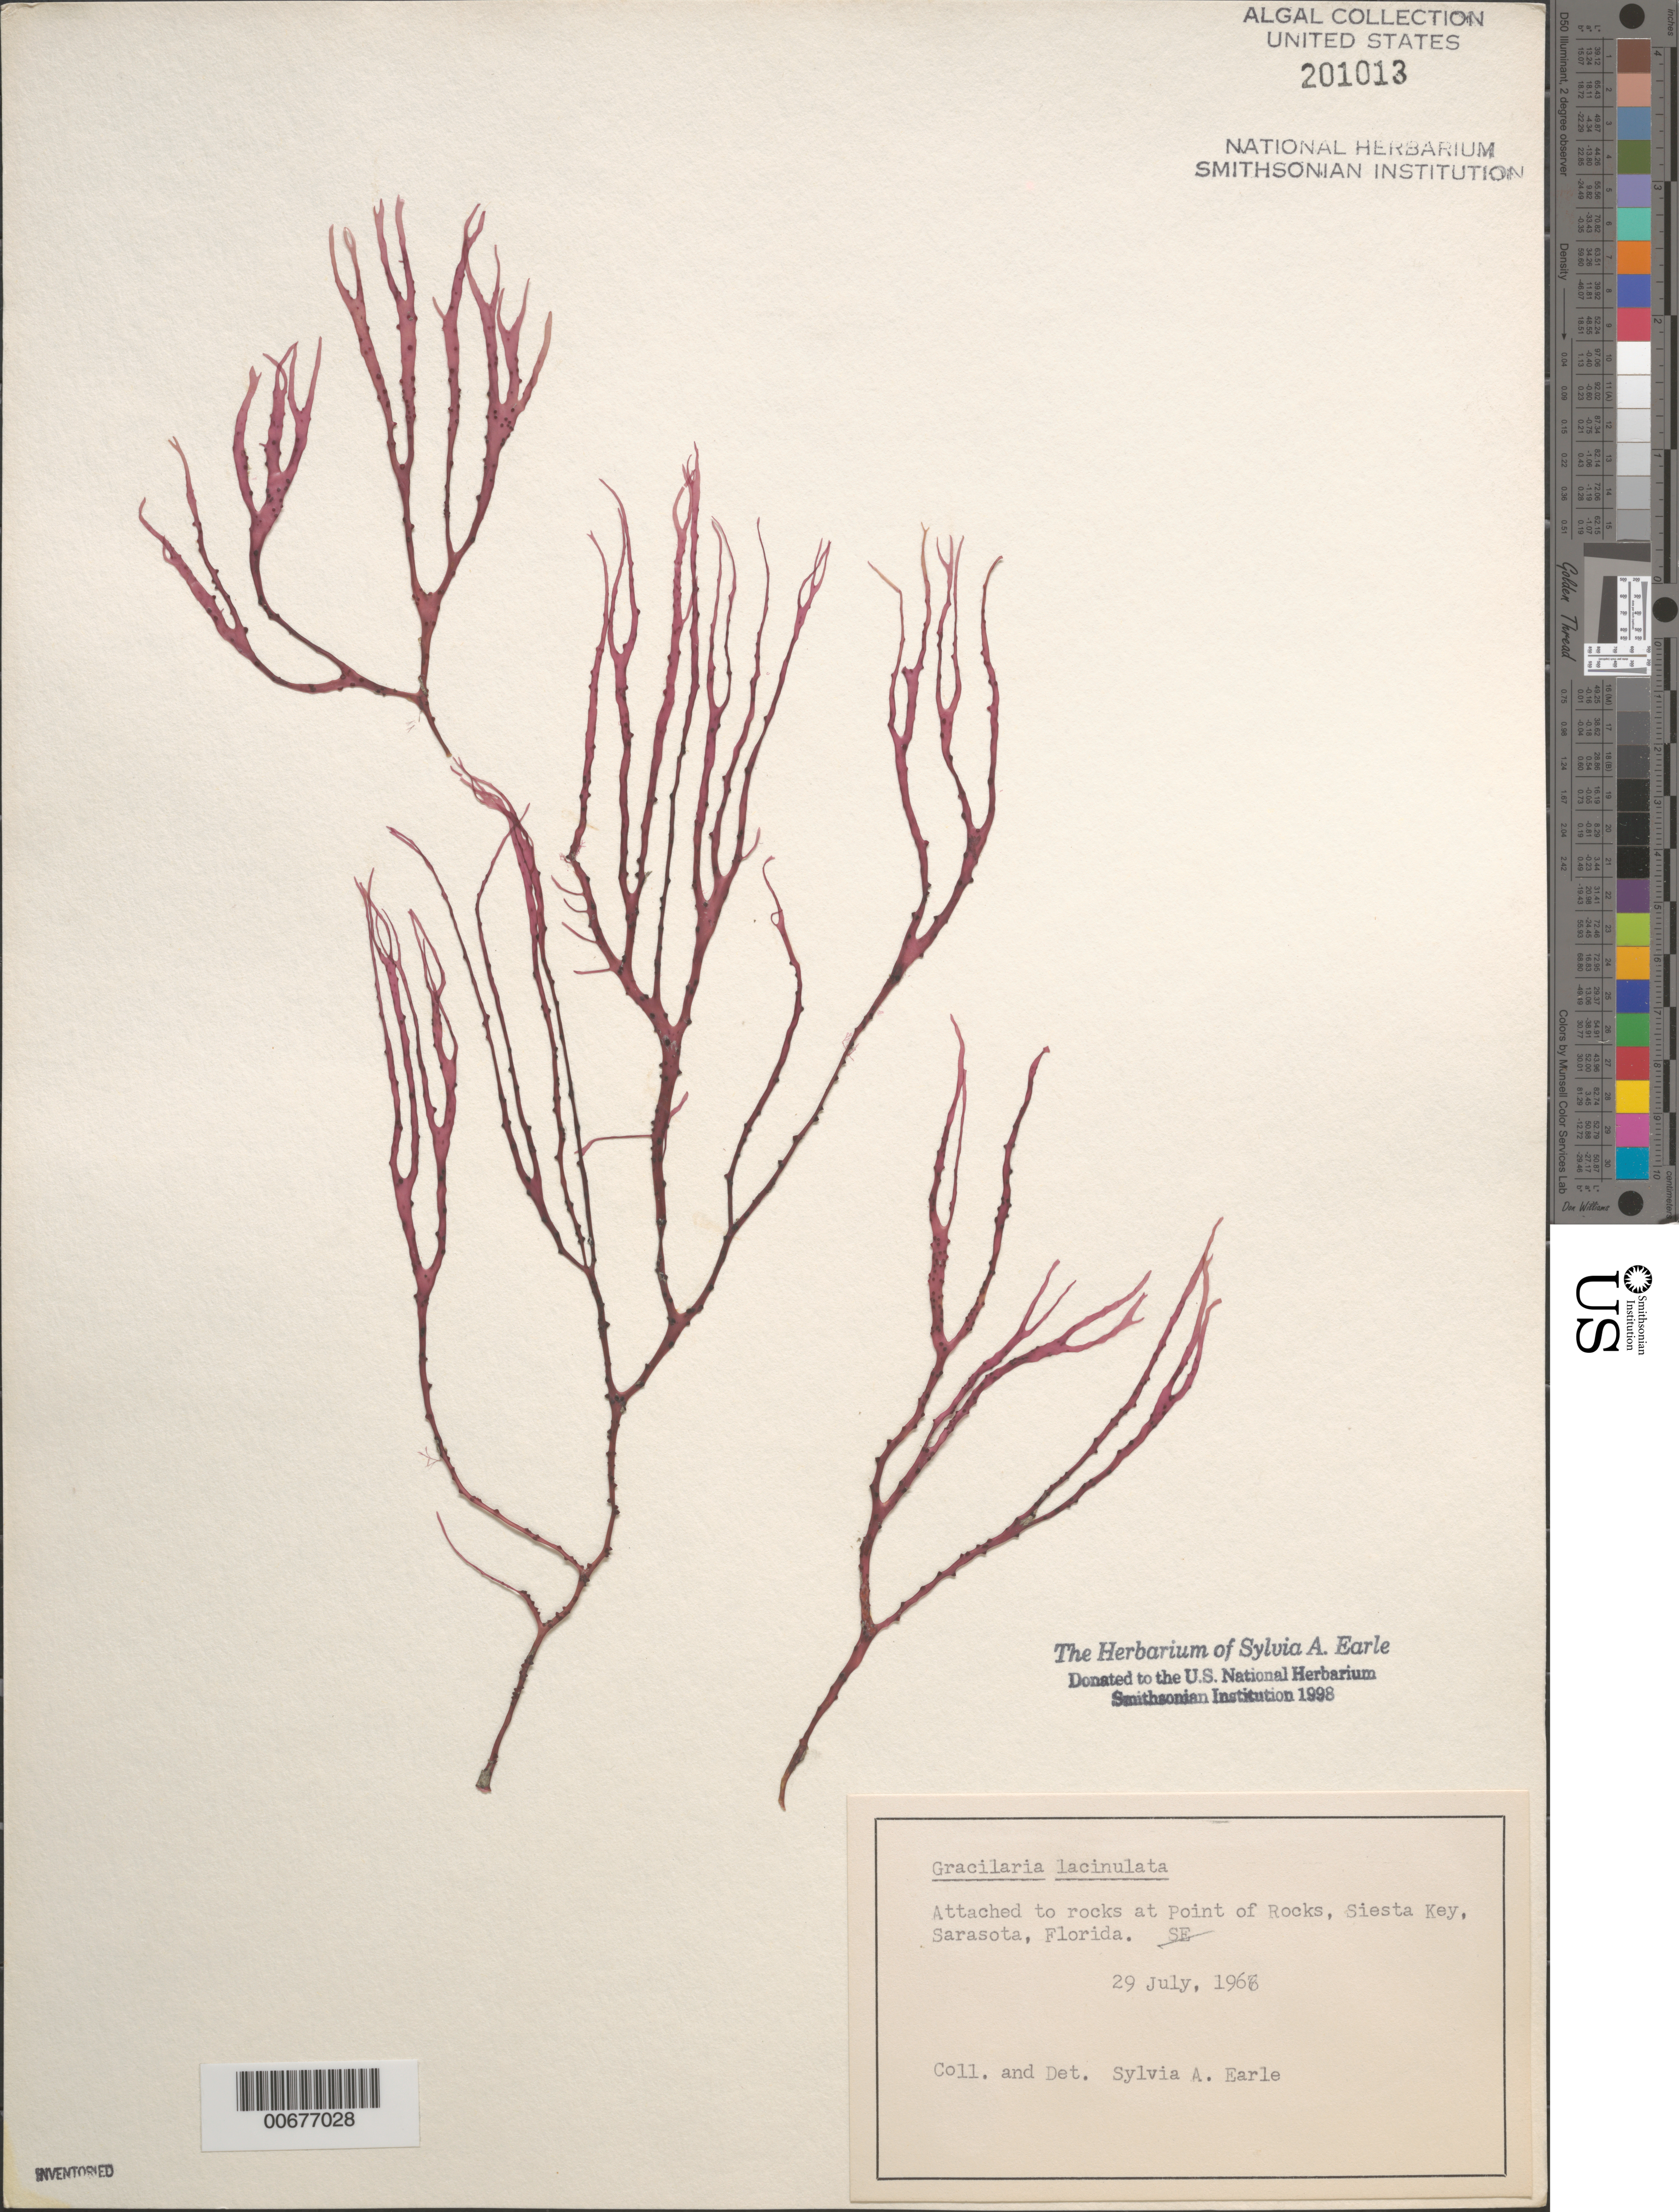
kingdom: Plantae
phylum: Rhodophyta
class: Florideophyceae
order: Gracilariales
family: Gracilariaceae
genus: Gracilaria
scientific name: Gracilaria isabellana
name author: Gurgel et al. in I.A. Abbott & McDermid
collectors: S. A. Earle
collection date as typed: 29 Jul 1966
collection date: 1966-07-29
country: United States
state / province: Florida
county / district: Sarasota County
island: Siesta Key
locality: Point of Rocks, Sarasota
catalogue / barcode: US 201013